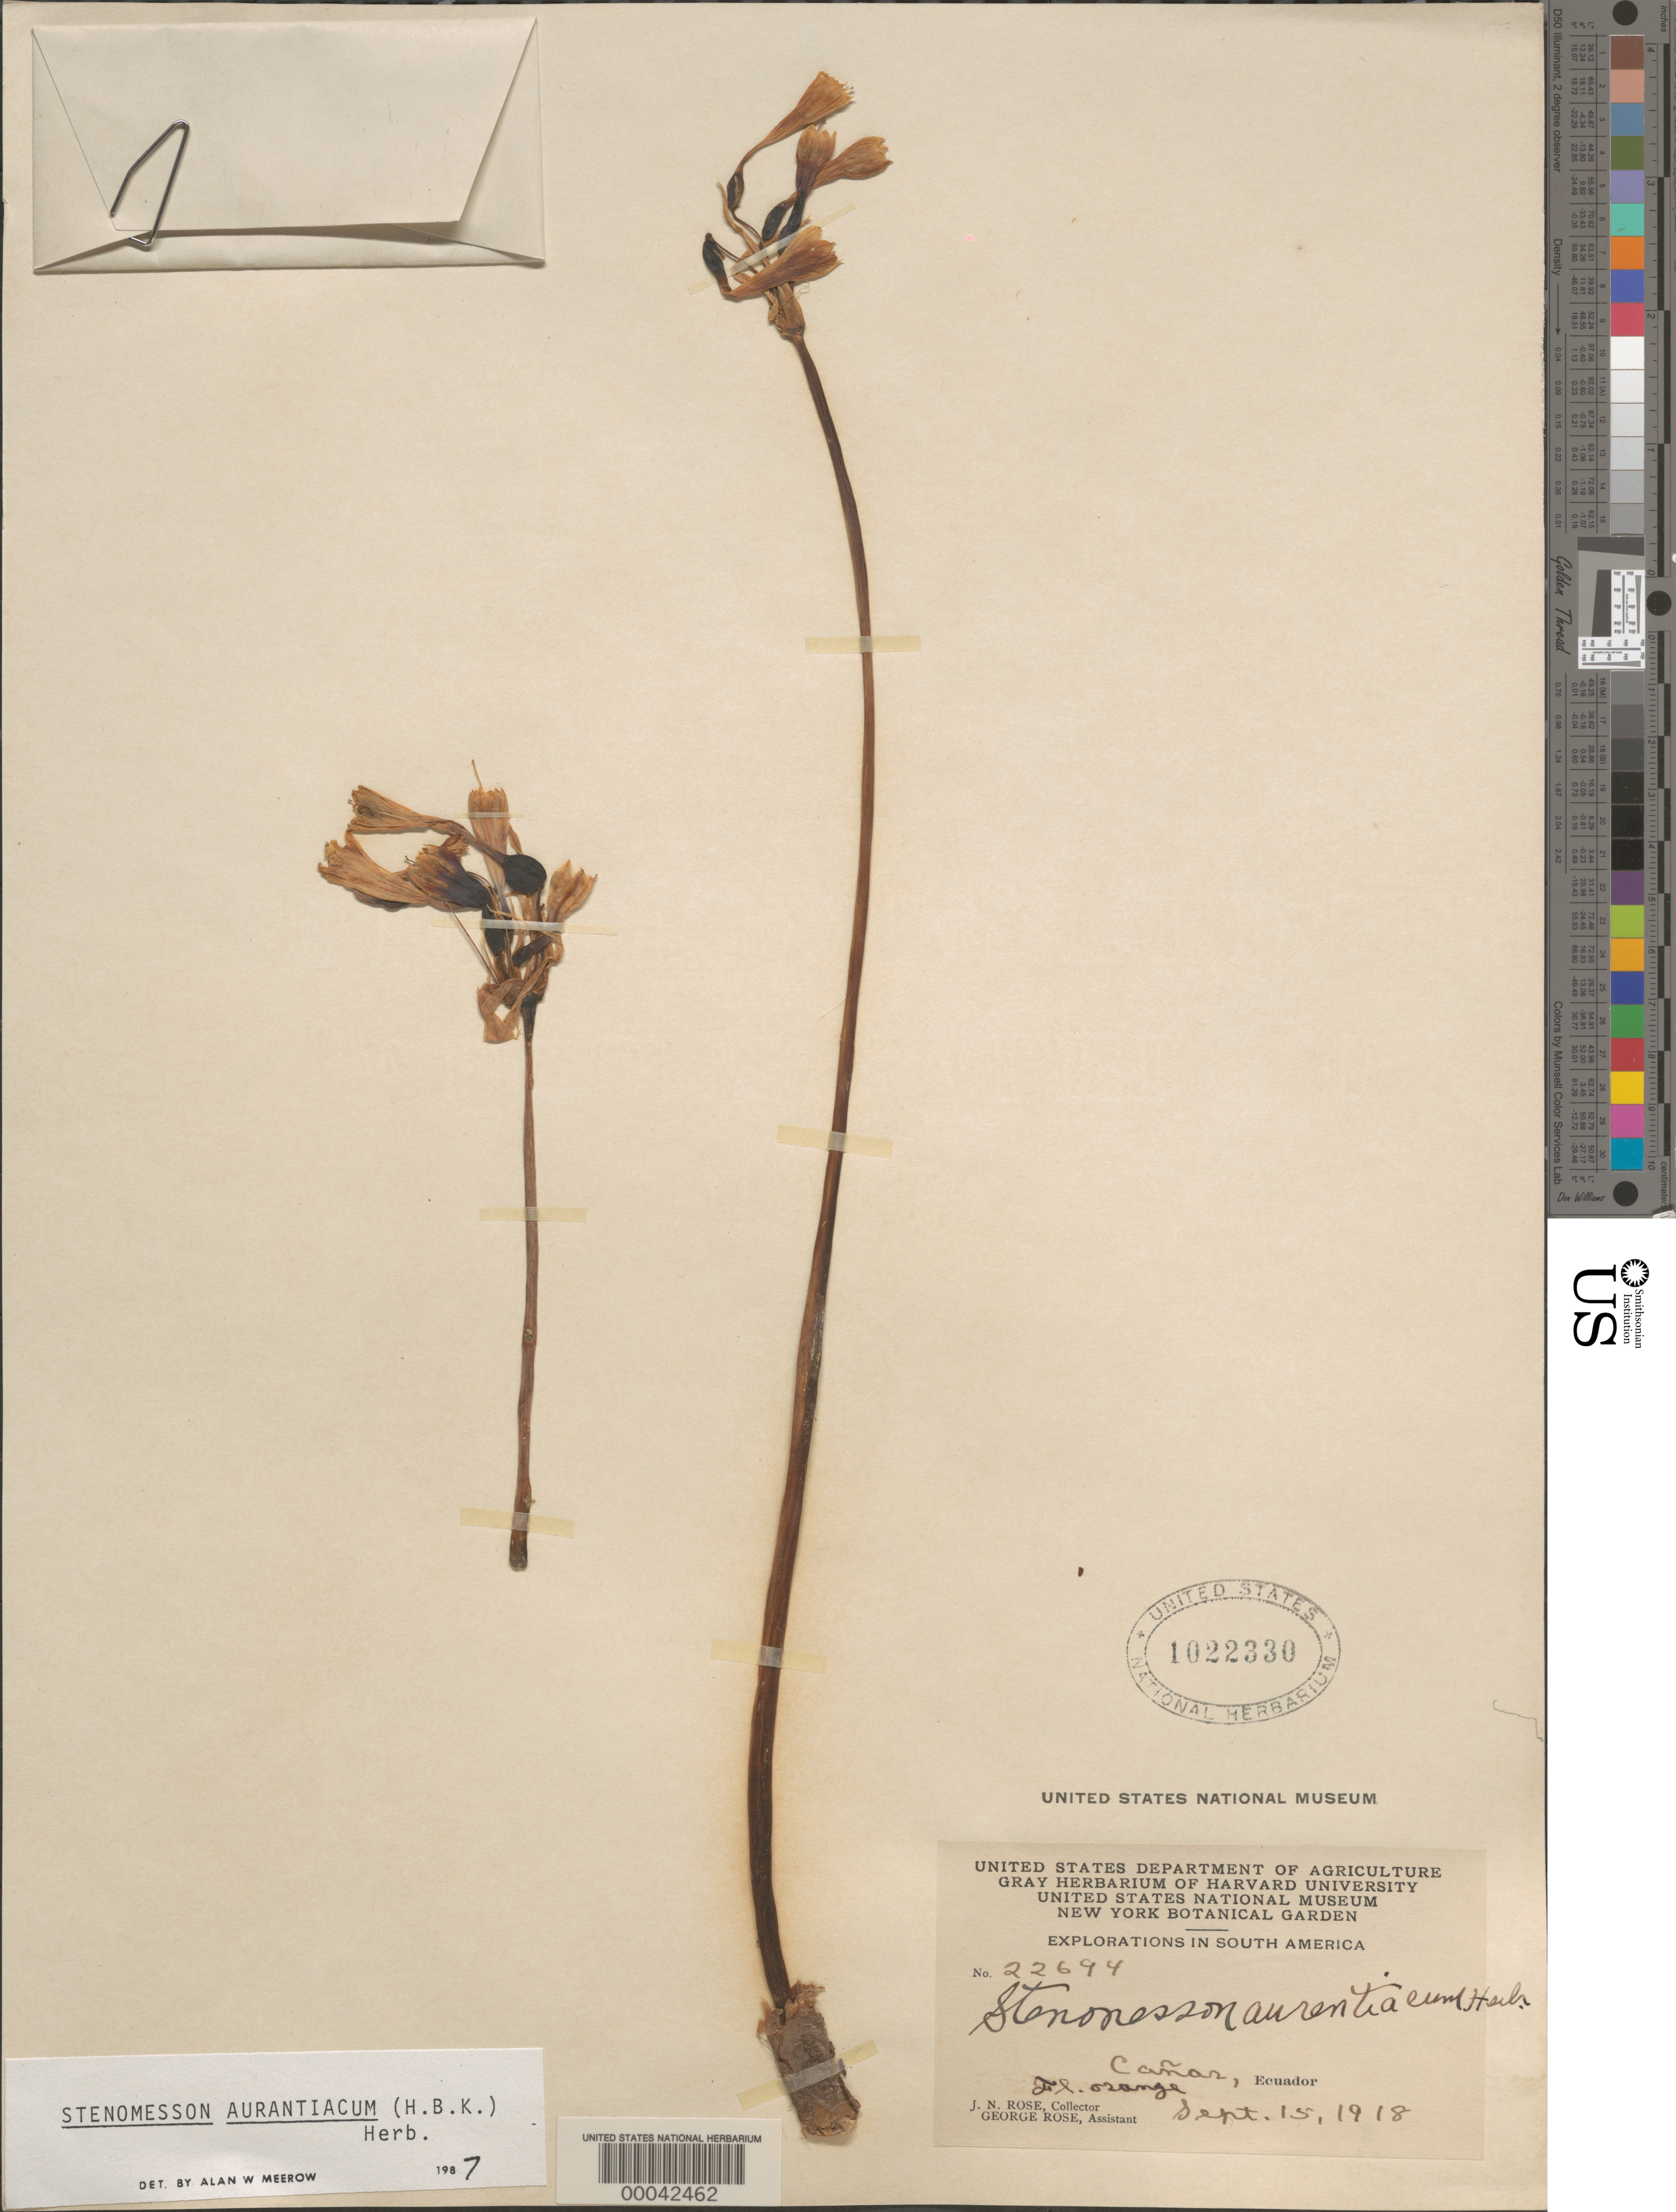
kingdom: Plantae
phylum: Tracheophyta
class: Liliopsida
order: Asparagales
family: Amaryllidaceae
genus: Stenomesson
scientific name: Stenomesson aurantiacum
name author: (Kunth) Herb.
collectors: J. N. Rose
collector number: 22694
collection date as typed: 15 Sep 1918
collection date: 1918-09-15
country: Ecuador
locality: Canar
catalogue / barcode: US 1022330